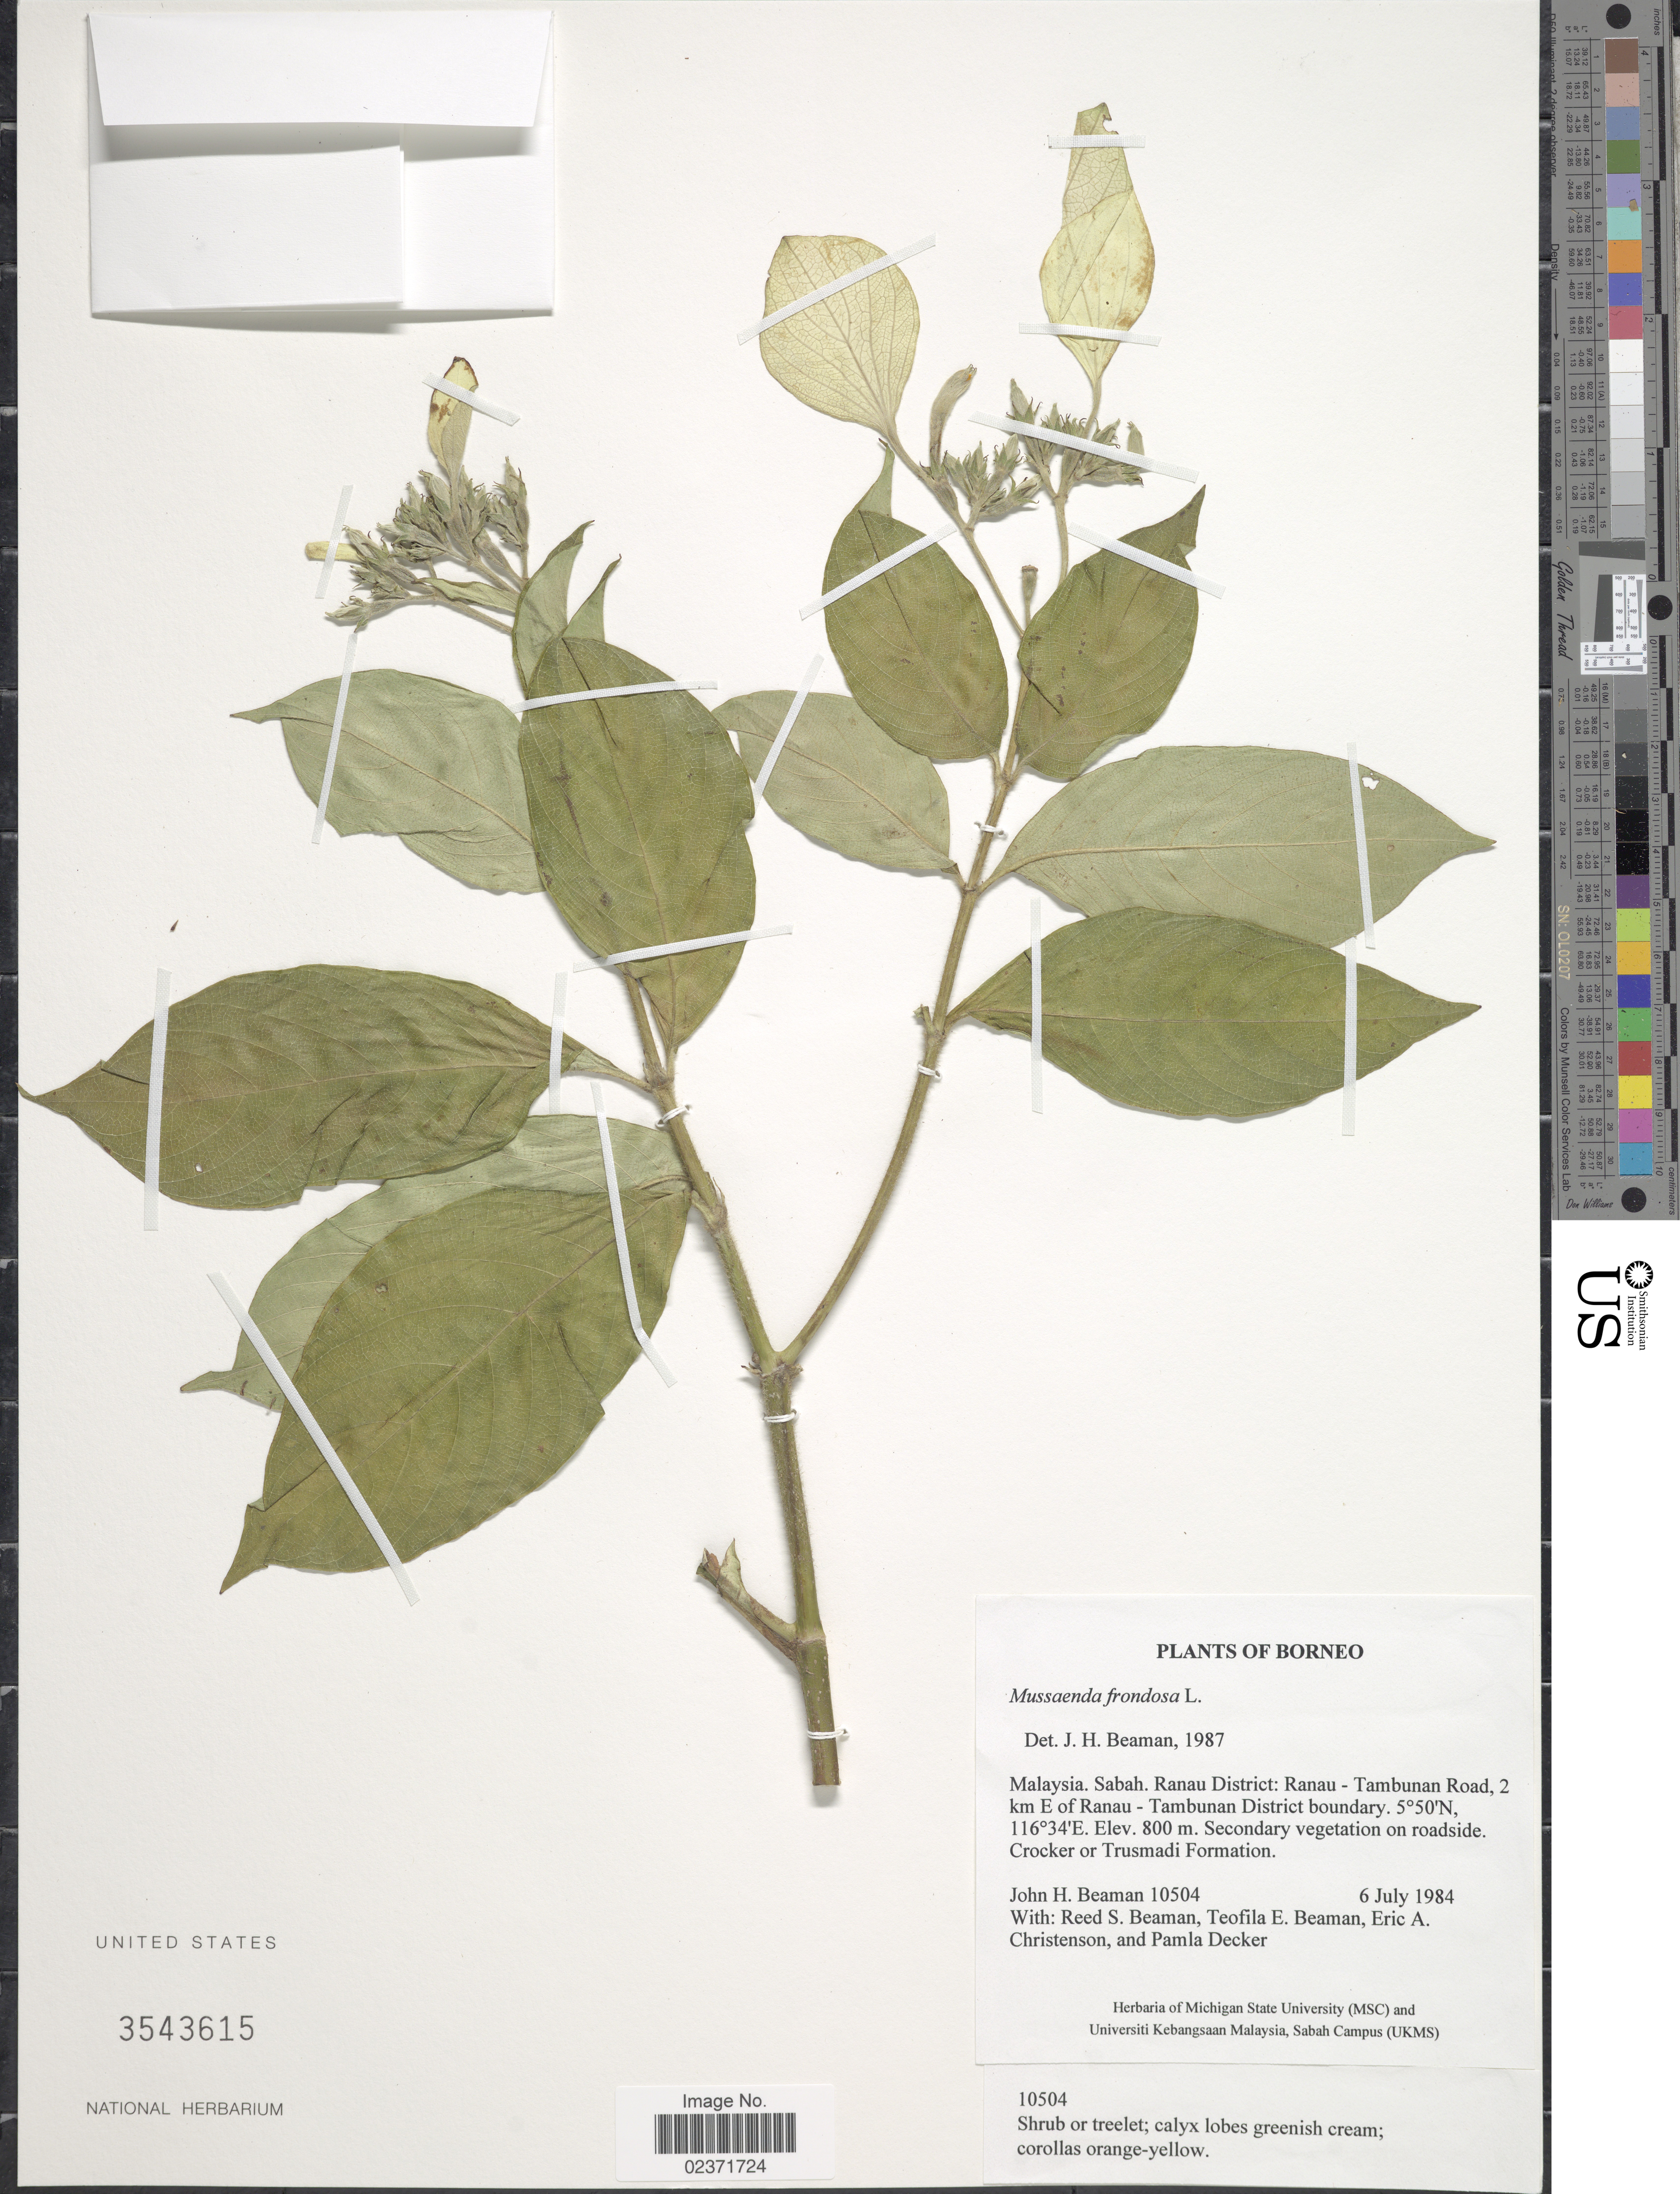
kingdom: Plantae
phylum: Tracheophyta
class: Magnoliopsida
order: Gentianales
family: Rubiaceae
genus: Mussaenda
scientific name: Mussaenda frondosa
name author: L.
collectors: J. H. Beaman, R. S. Beaman, T. E. Beaman, E. A. Christenson & P. Decker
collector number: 10504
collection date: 1984-07-06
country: Malaysia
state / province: Sabah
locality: Borneo. Ranau District: Ranau - Tambunan Road, 2 km E of Ranau - Tambunan District boundary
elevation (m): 800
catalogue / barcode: US 3543615